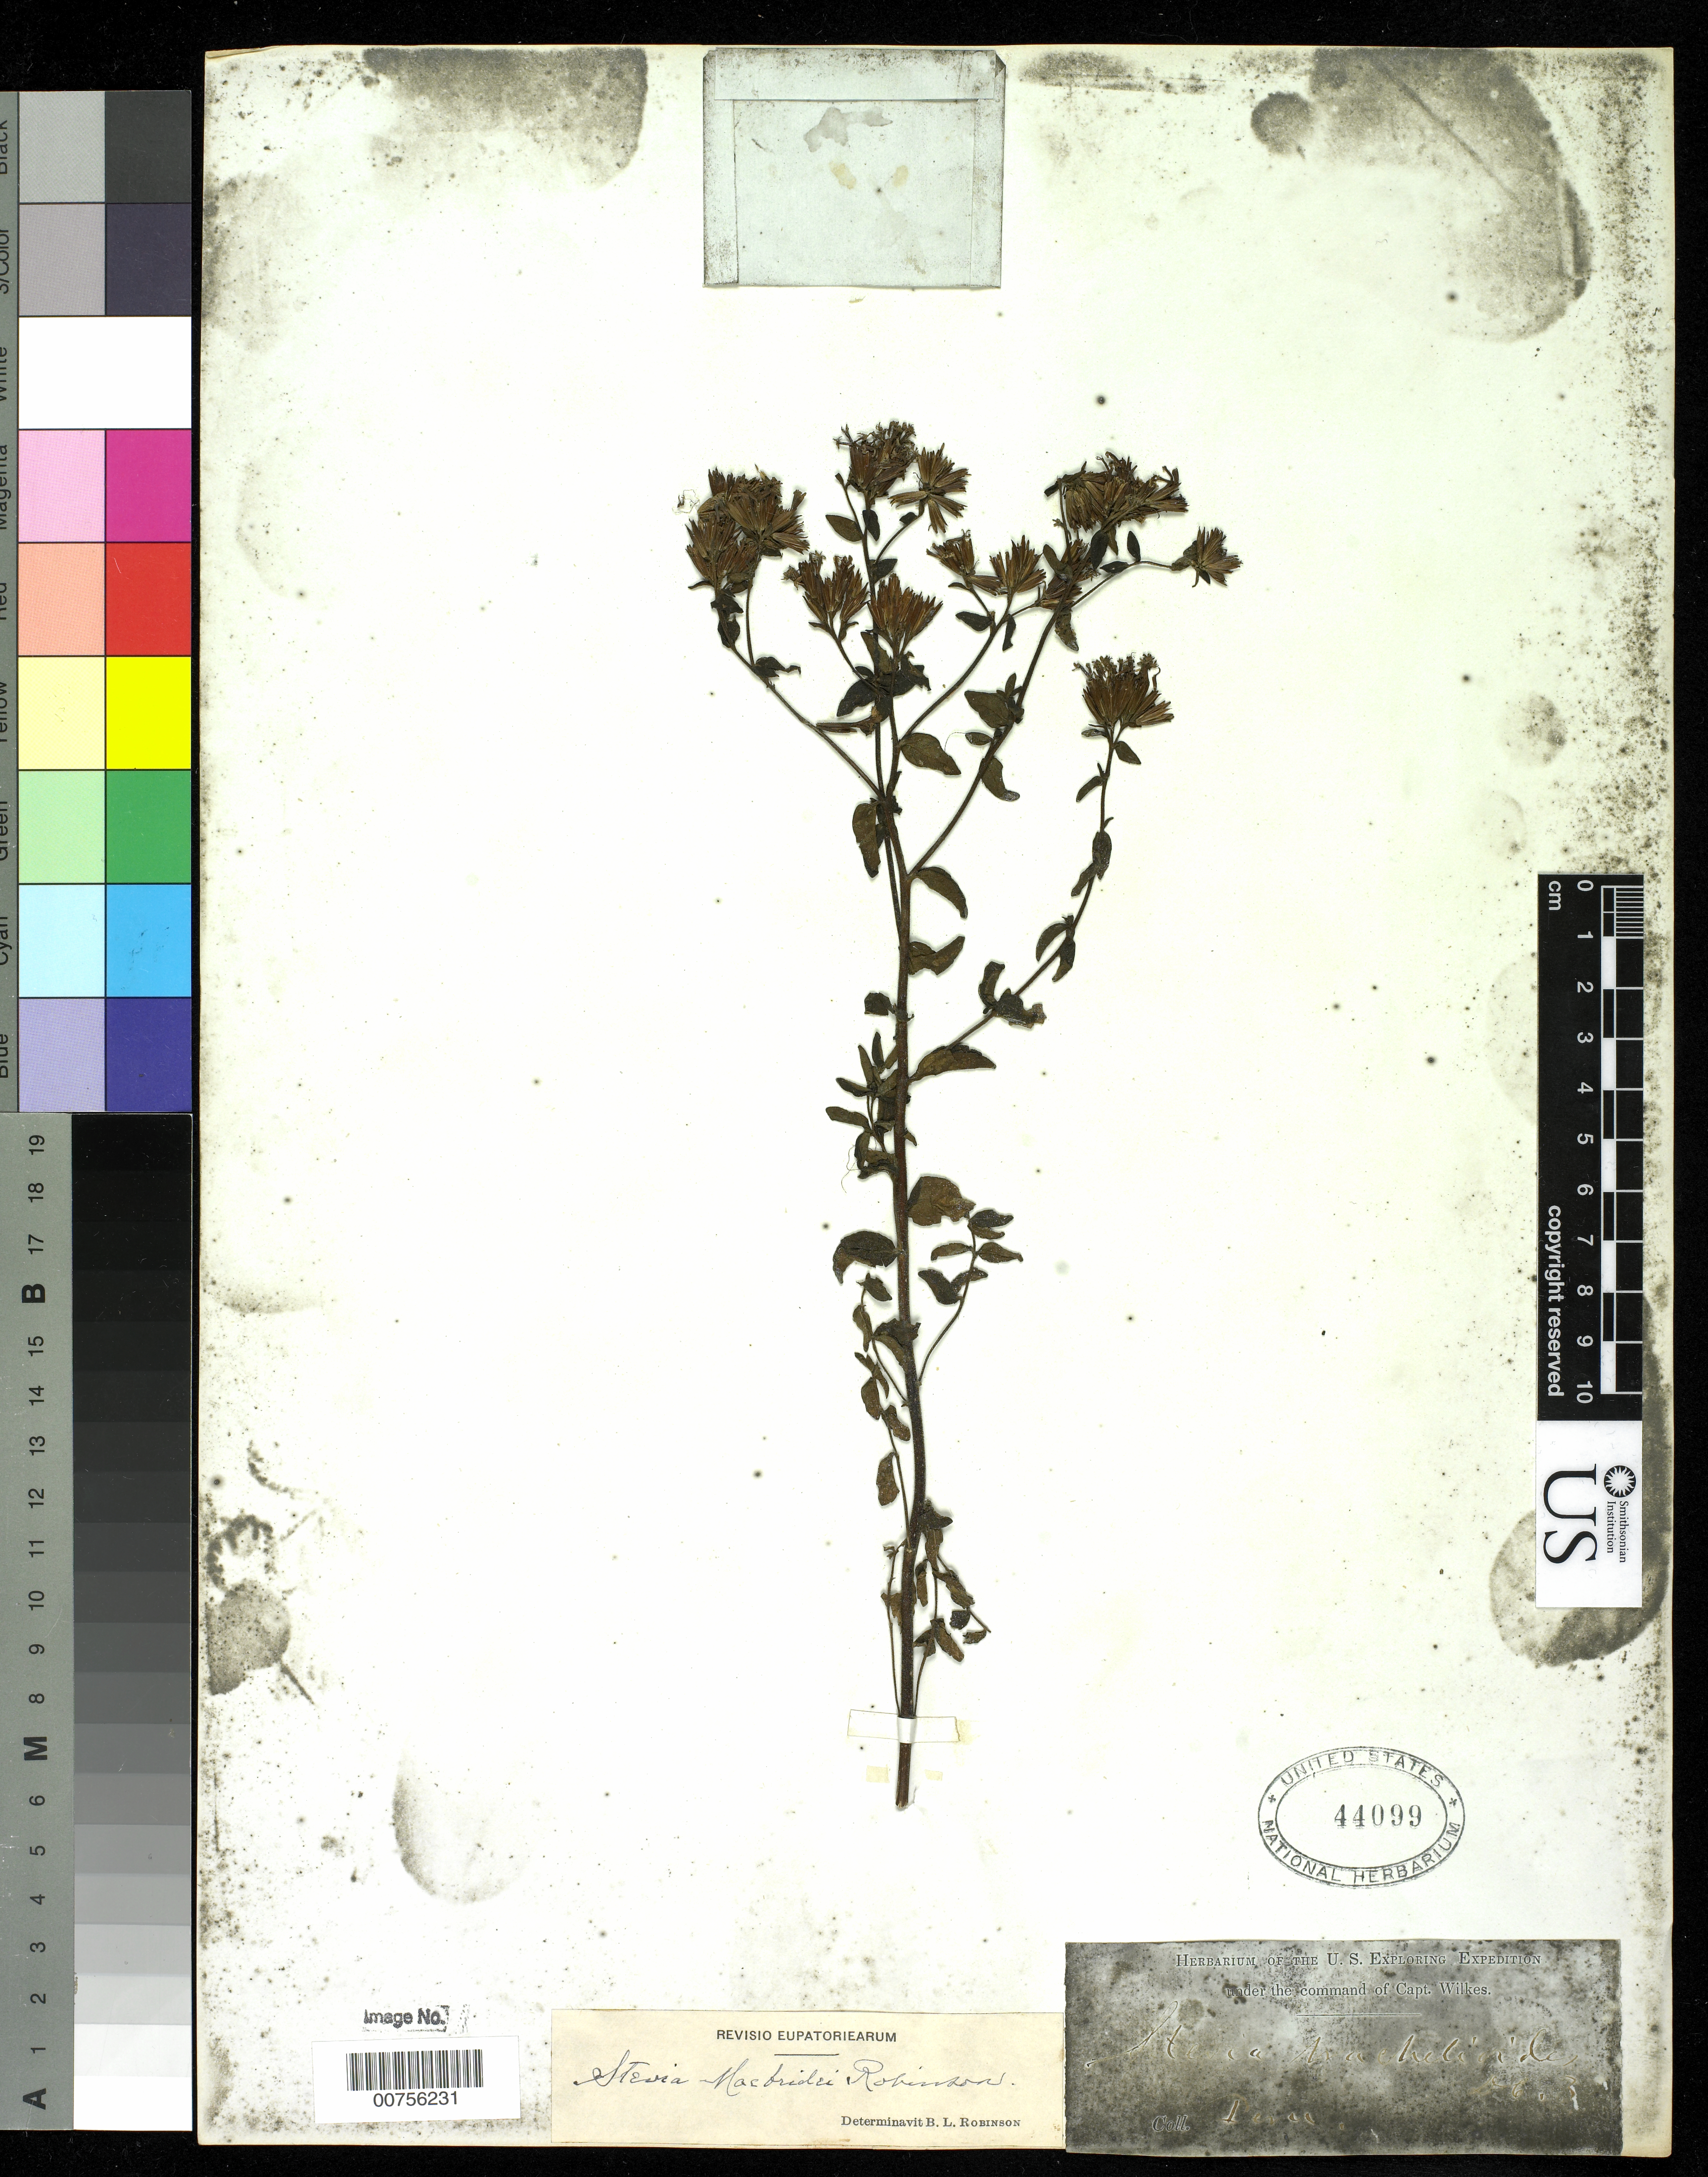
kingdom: Plantae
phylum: Tracheophyta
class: Magnoliopsida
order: Asterales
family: Asteraceae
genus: Stevia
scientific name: Stevia macbridei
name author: B.L. Rob.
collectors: Wilkes Explor. Exped.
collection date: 1838/1842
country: Peru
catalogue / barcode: US 44099